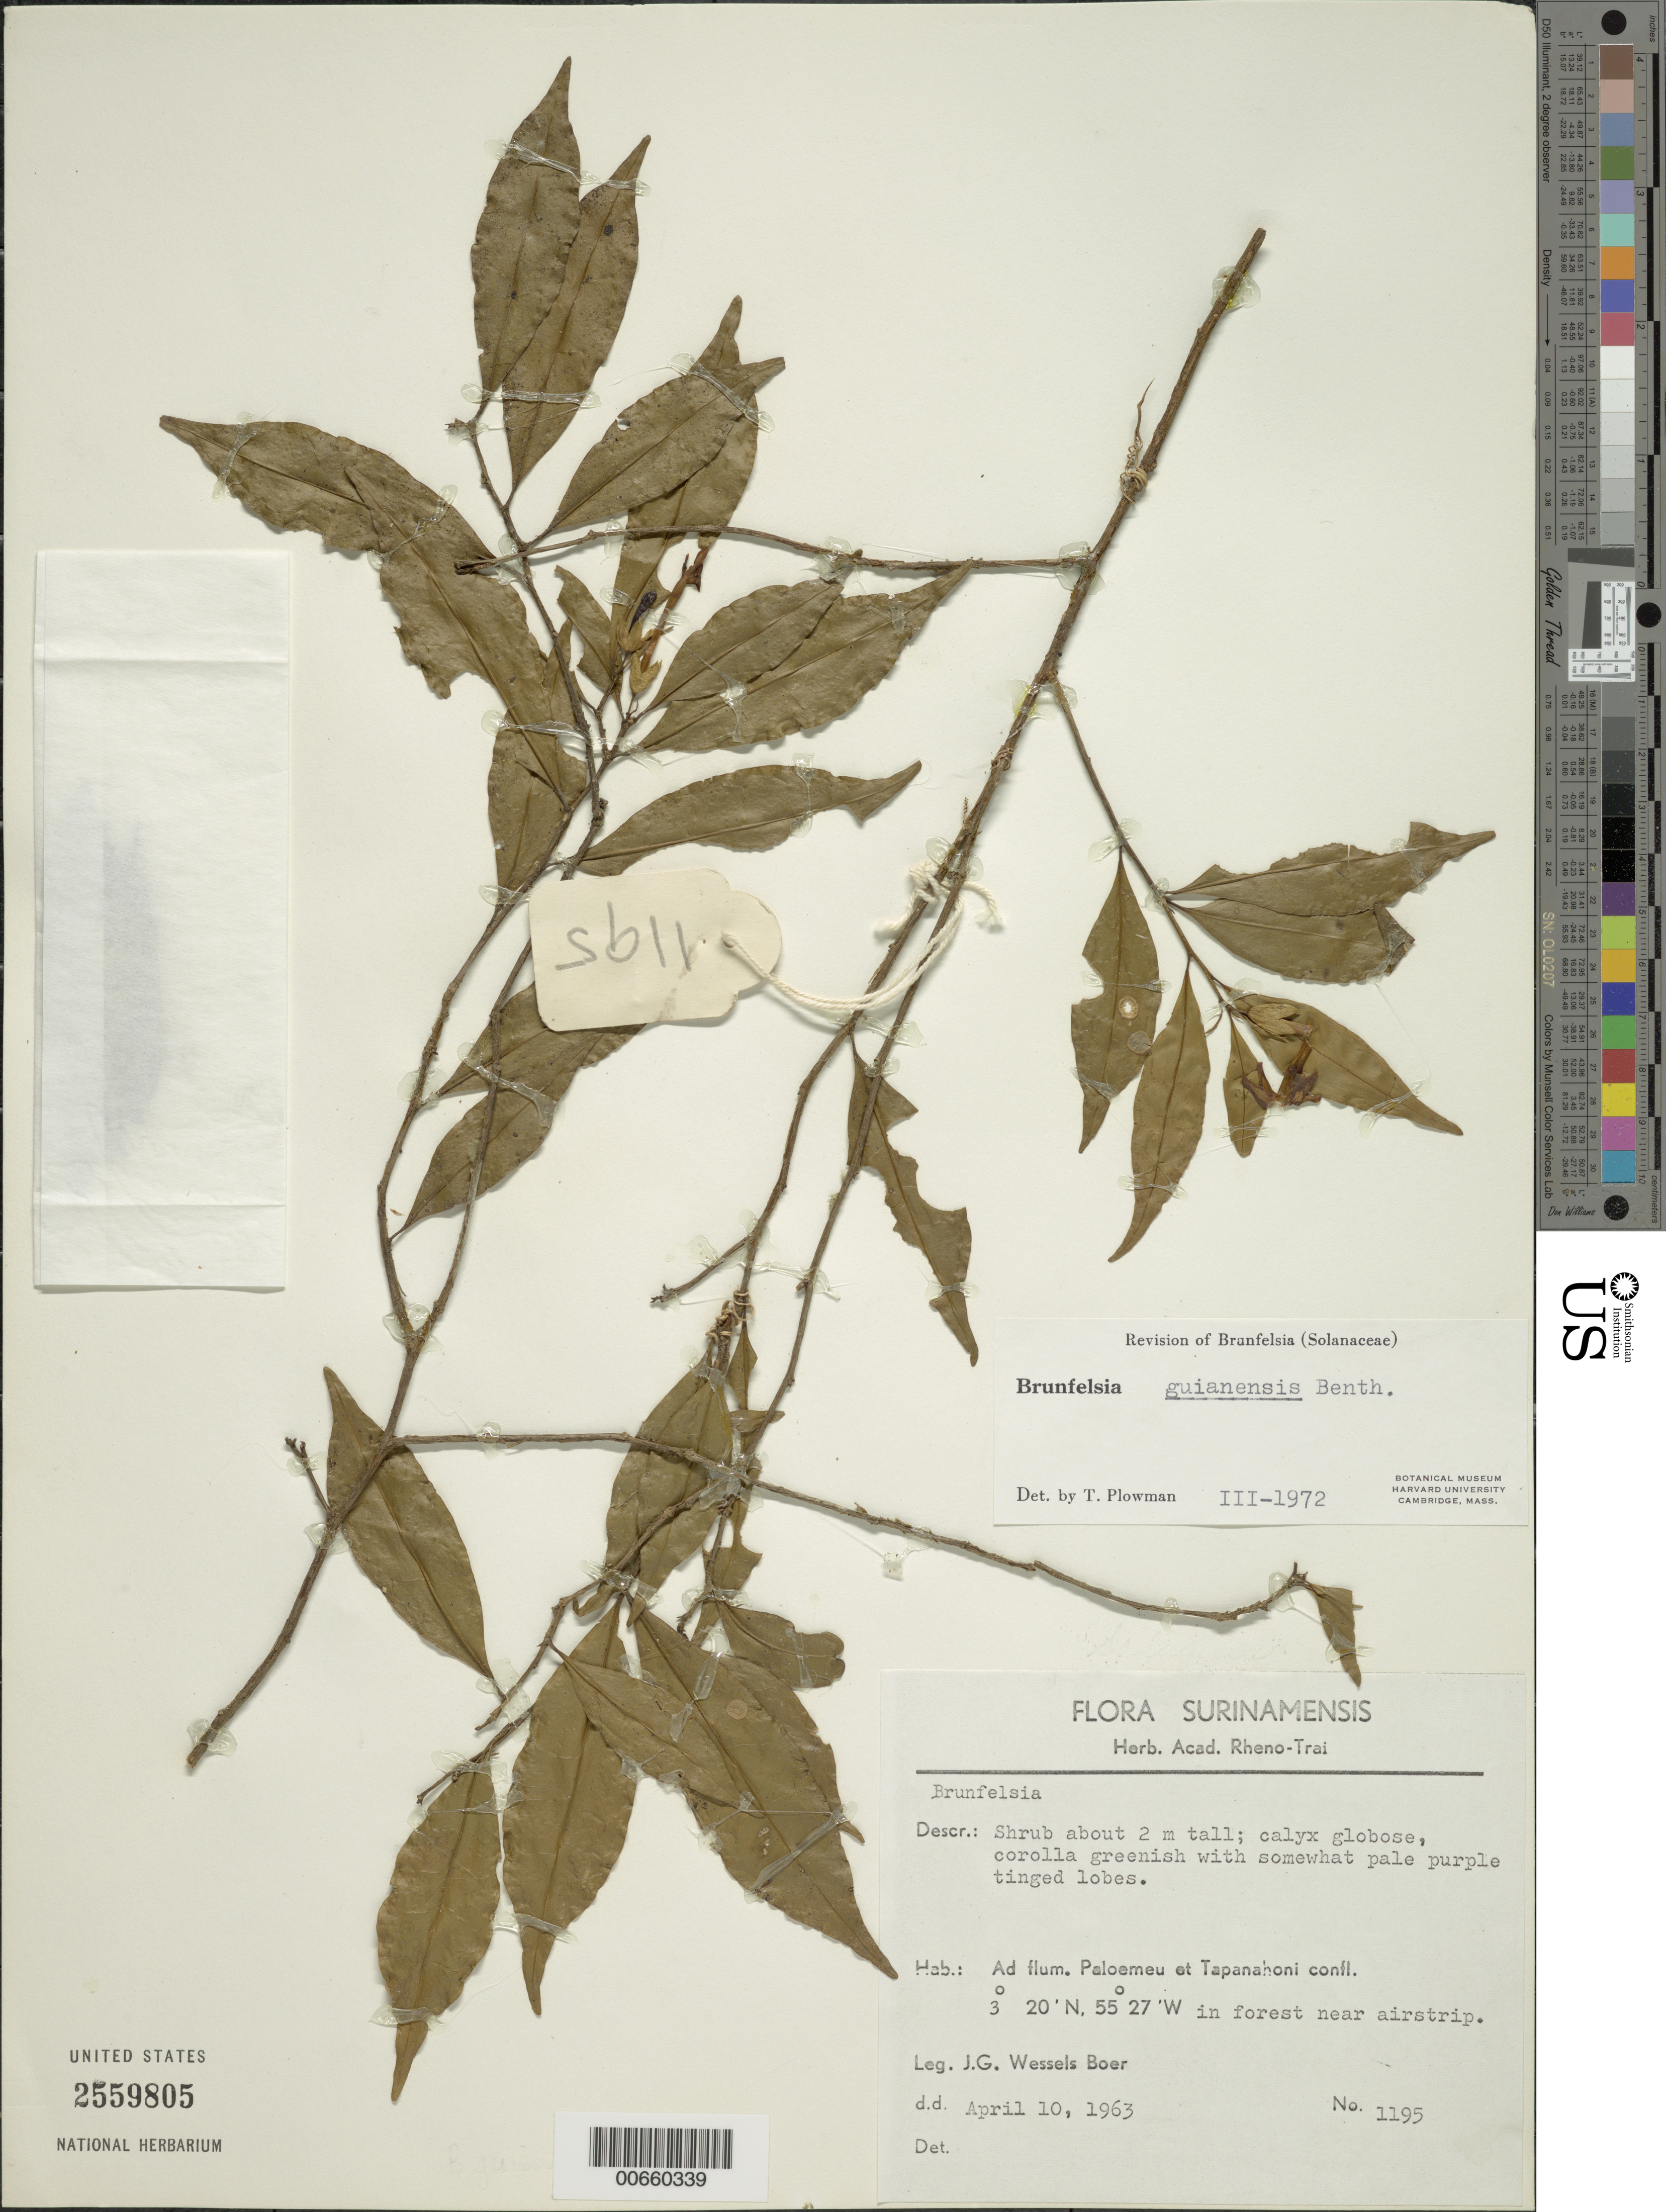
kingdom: Plantae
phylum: Tracheophyta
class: Magnoliopsida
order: Solanales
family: Solanaceae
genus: Brunfelsia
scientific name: Brunfelsia guianensis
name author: Benth.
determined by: Plowman, Timothy C.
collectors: J. G. Wessels Boer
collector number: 1195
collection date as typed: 10-Apr-63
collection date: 1963-04-10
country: Suriname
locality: Ad flum. Paloemeu et Tapanahoni confl.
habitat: Forest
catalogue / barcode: US 2559805